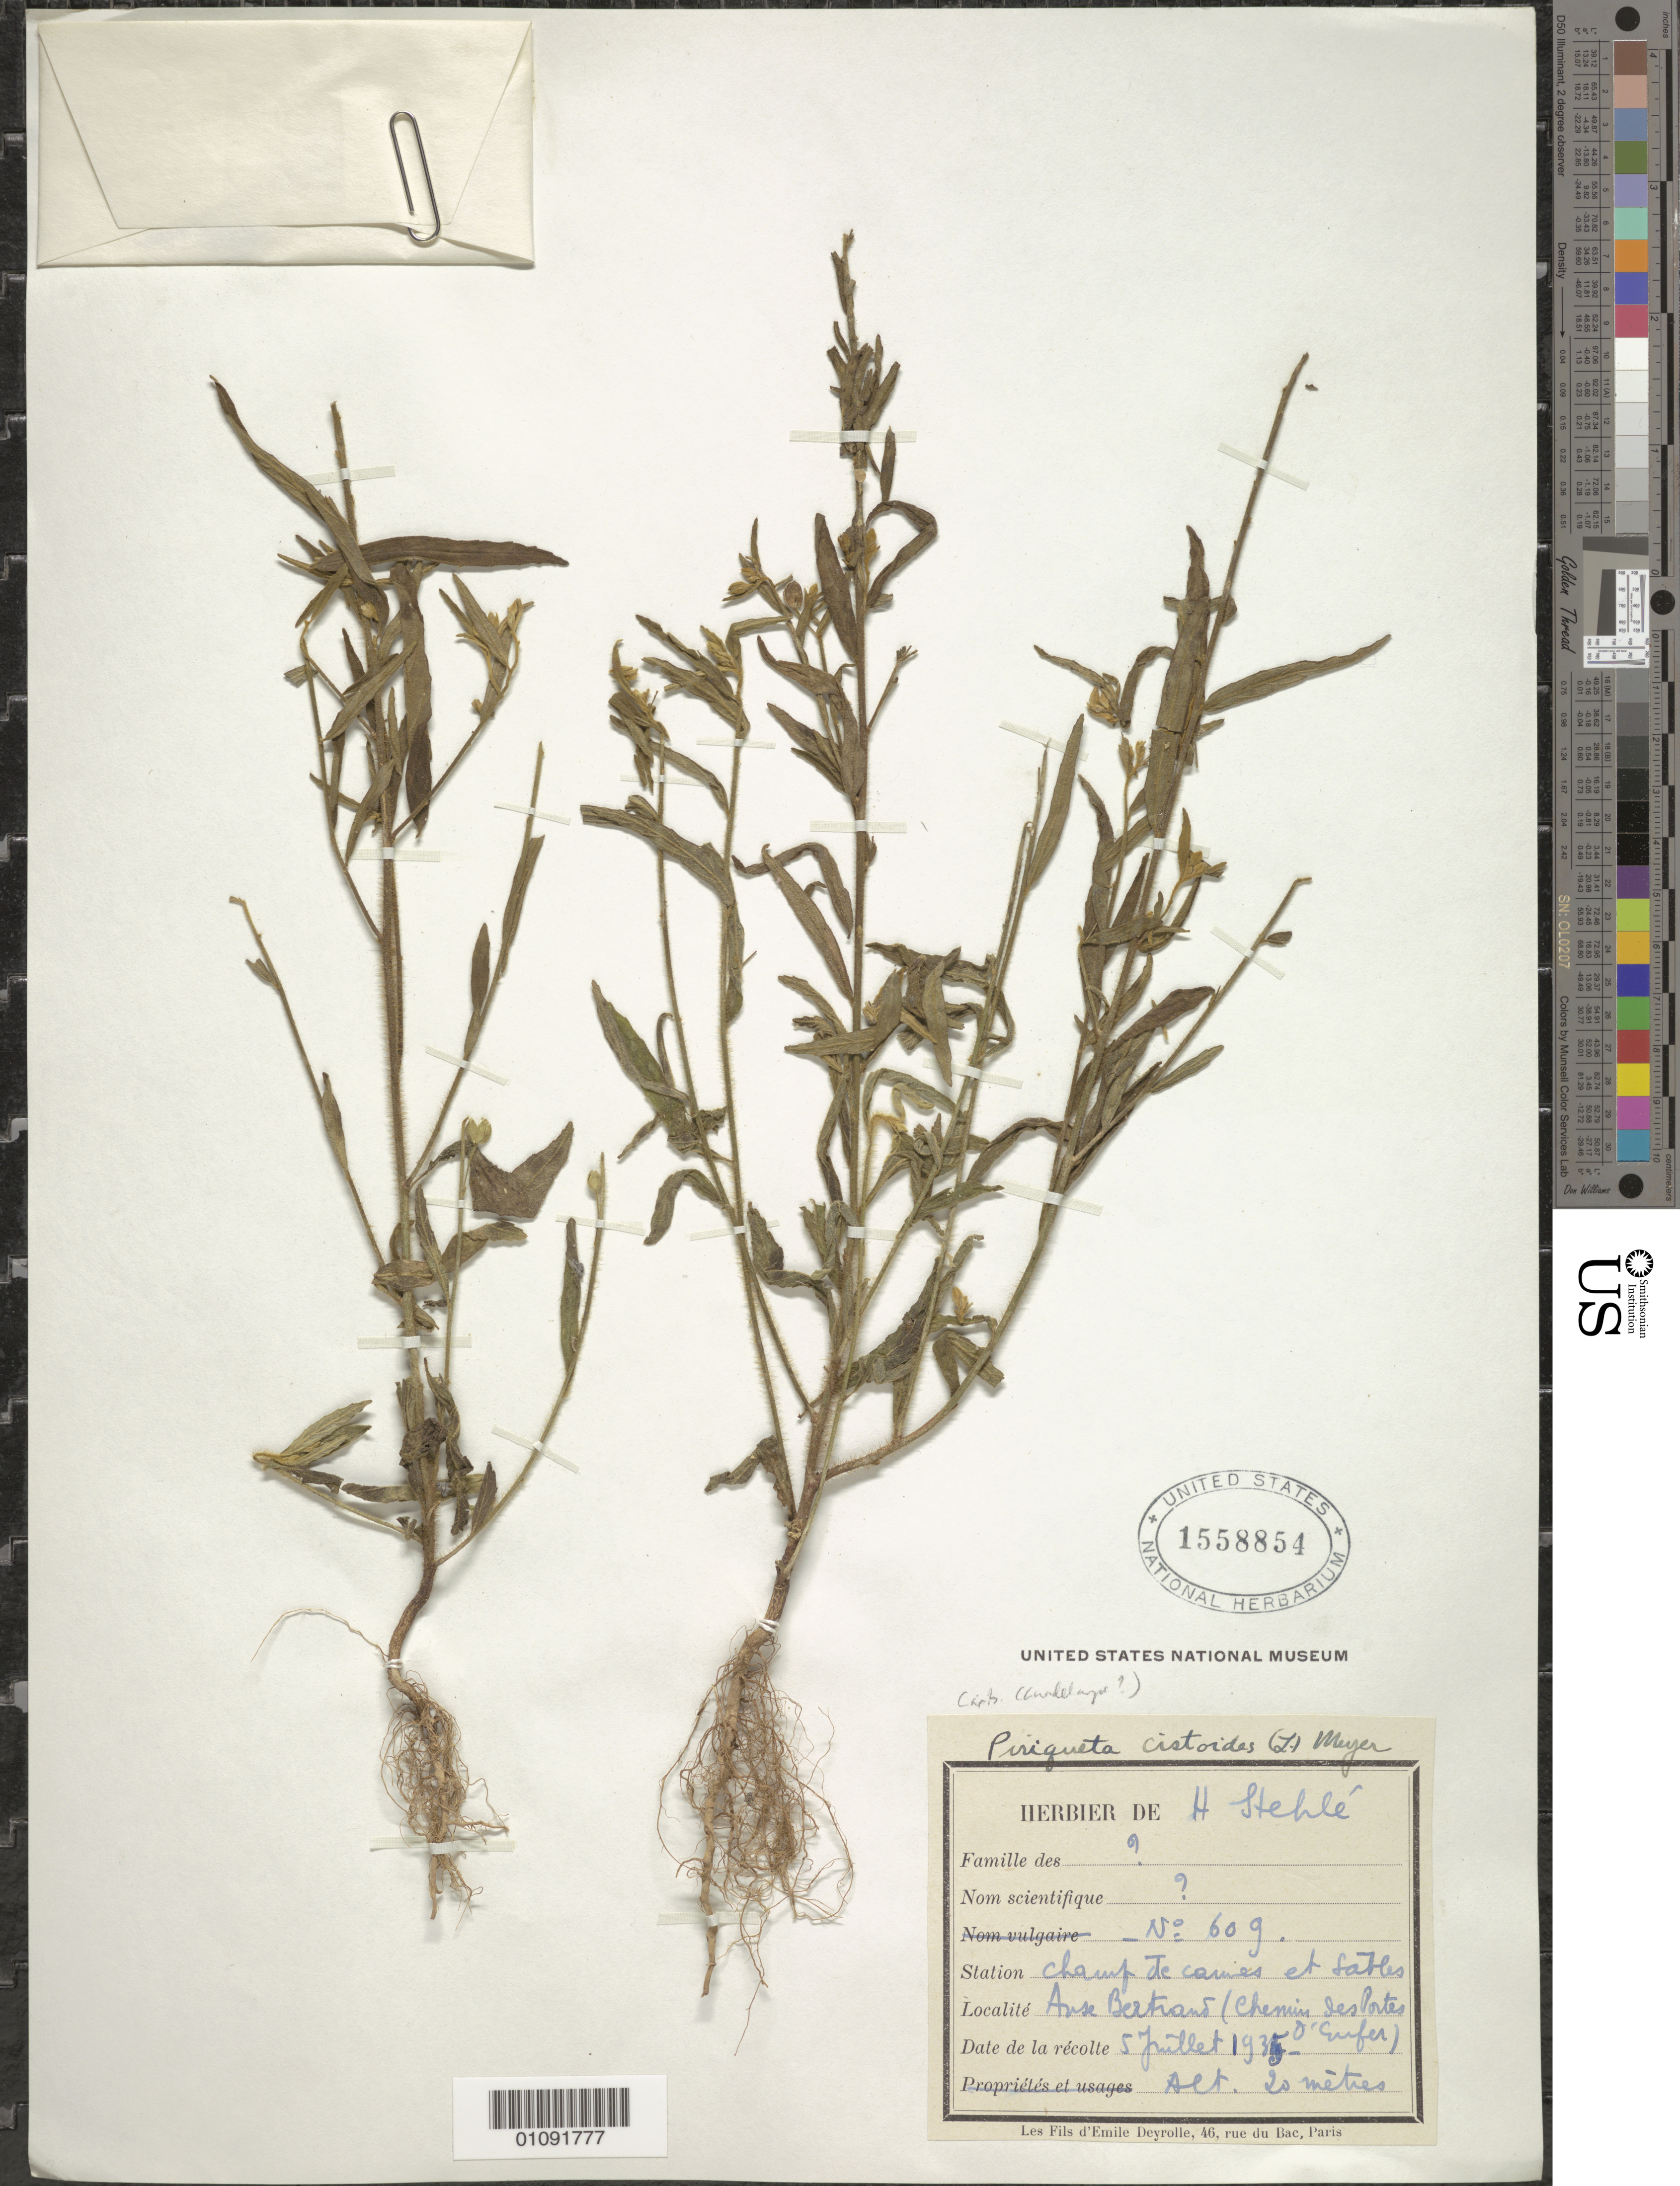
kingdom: Plantae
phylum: Tracheophyta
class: Magnoliopsida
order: Malpighiales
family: Turneraceae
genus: Piriqueta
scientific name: Piriqueta cistoides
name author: (L.) Griseb.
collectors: H. Stehlé, E. G. Britton & J. A. Shafer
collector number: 609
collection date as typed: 1935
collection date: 1935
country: Guadeloupe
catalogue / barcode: US 1558854